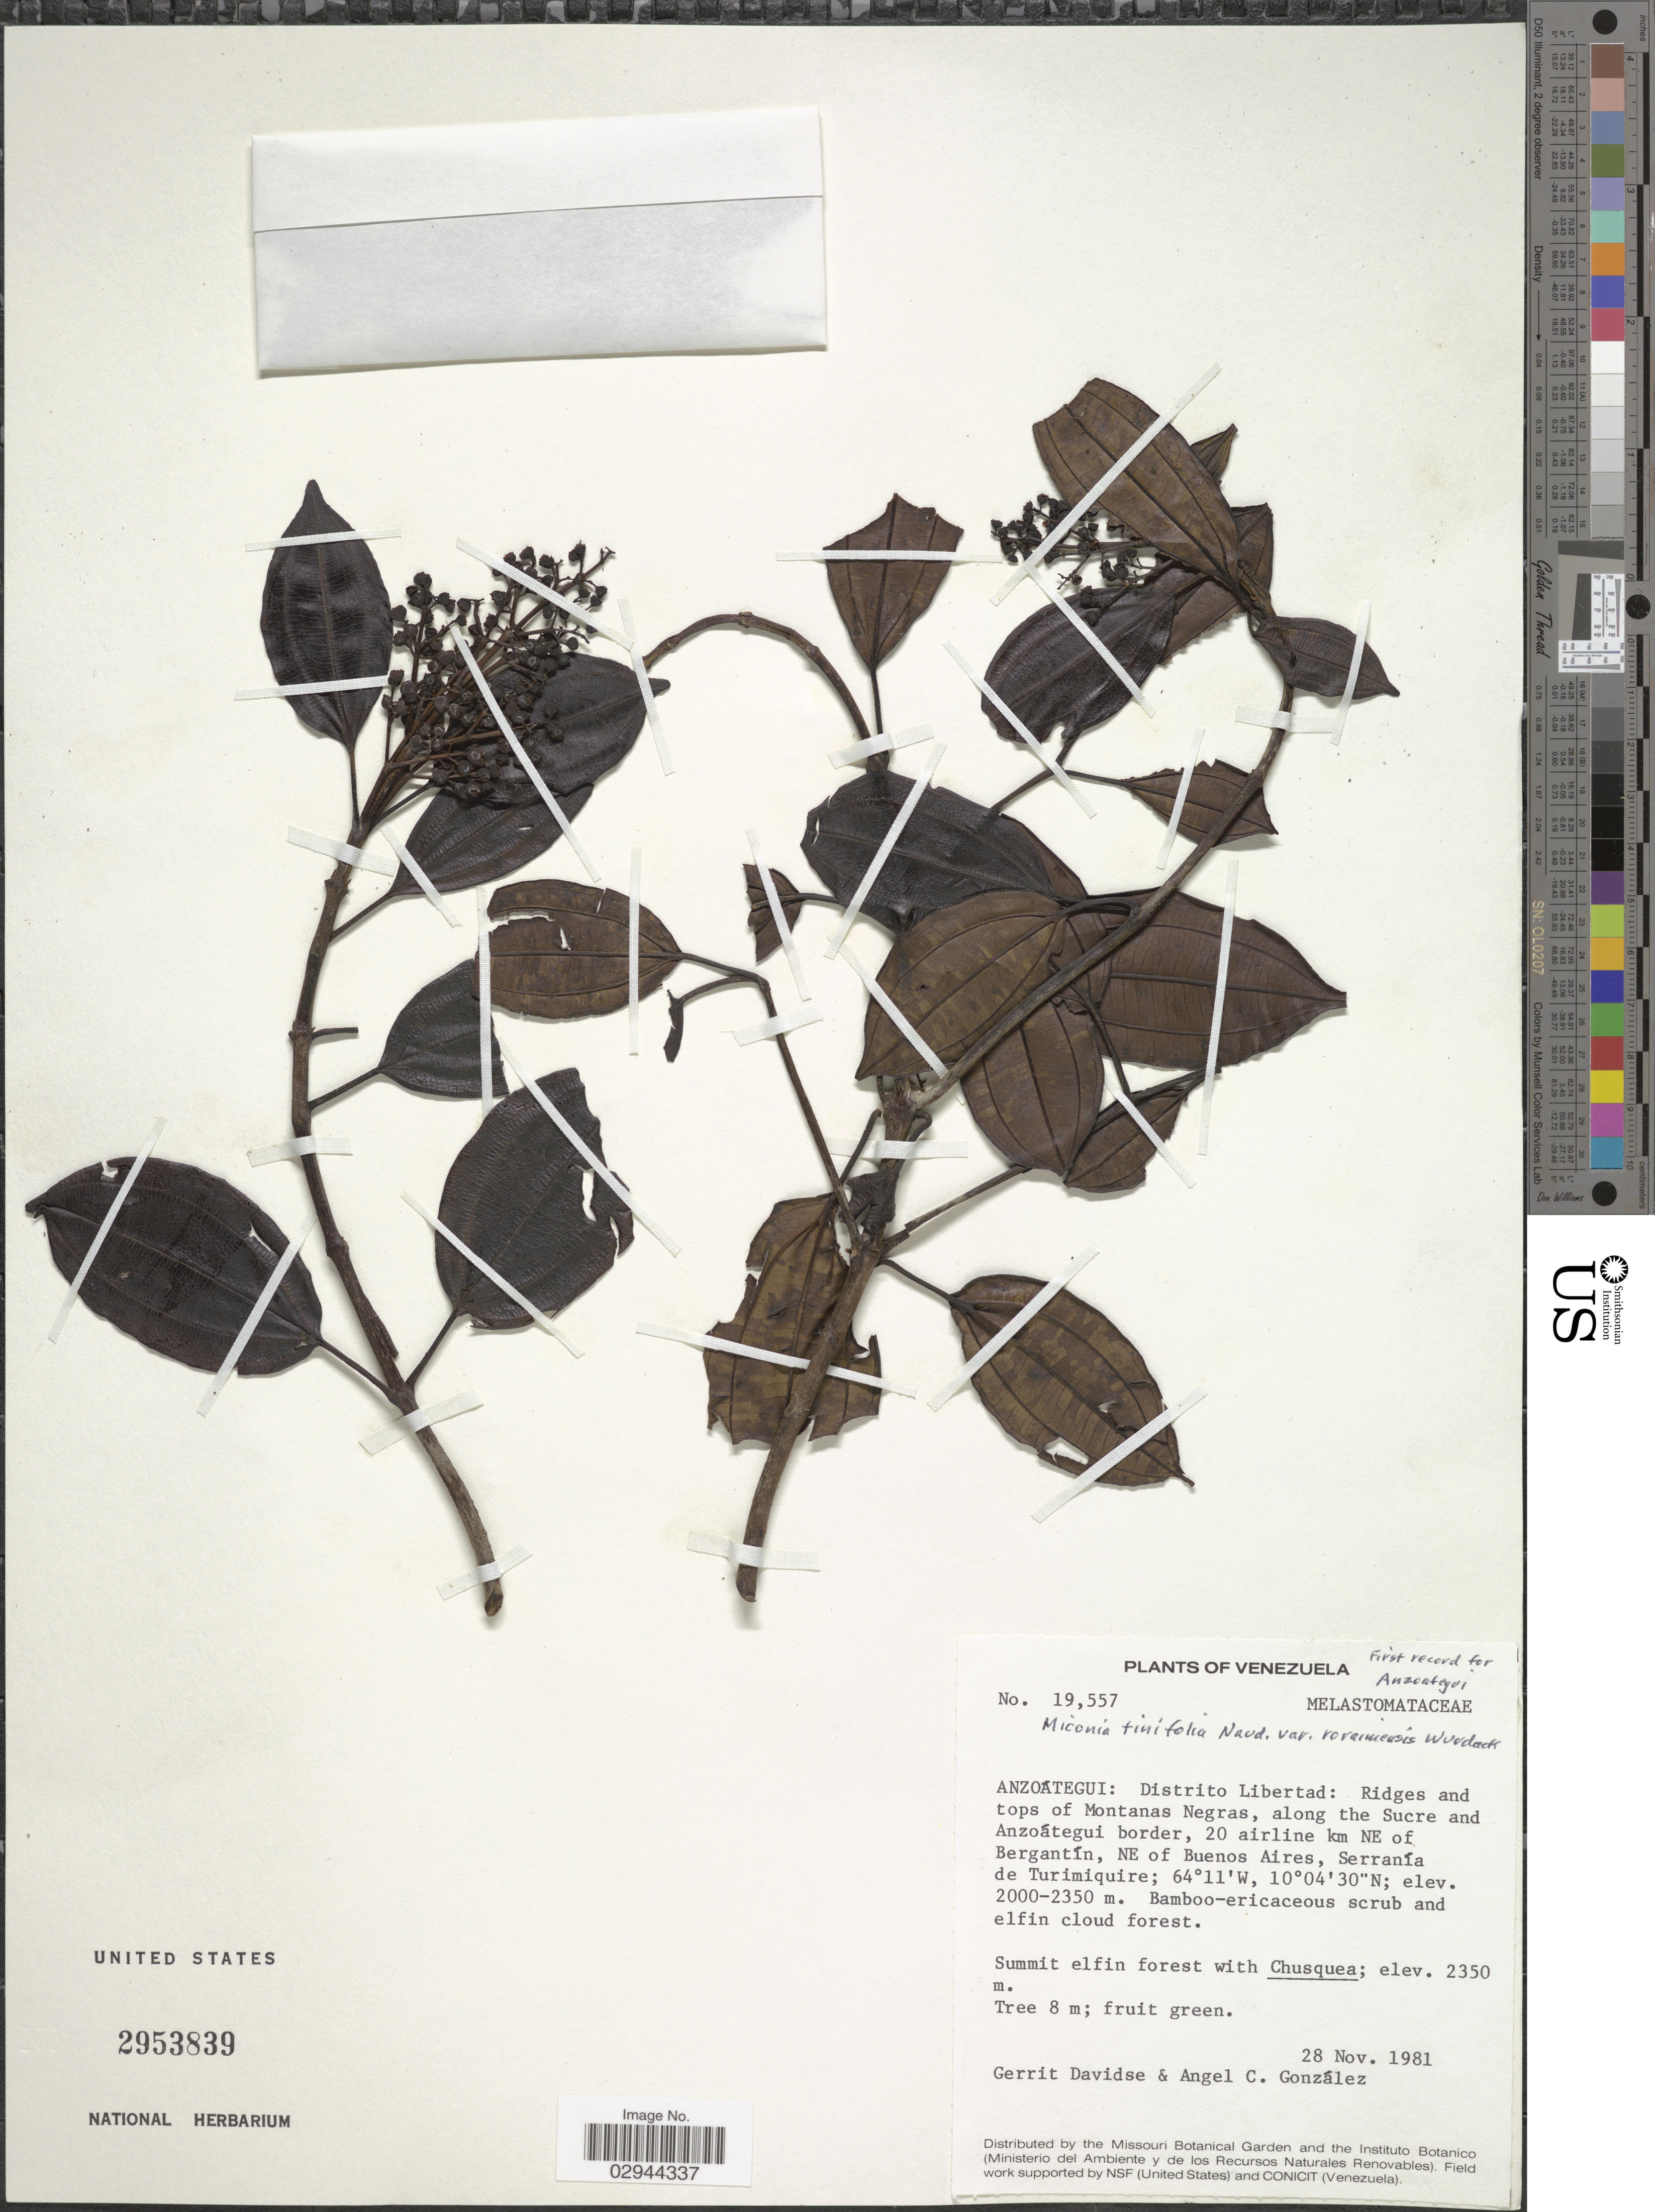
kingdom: Plantae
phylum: Tracheophyta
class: Magnoliopsida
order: Myrtales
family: Melastomataceae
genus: Miconia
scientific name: Miconia tinifolia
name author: Naudin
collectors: G. Davidse & A. C. González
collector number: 19557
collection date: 1981-11-28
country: Venezuela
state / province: Anzoategui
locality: Distrito Libertad: Ridges and tops of Montanas Negras, along the Sucre and Anzoátegui border, 20 airline km NE of Bergantín, NE of Buenos Aires, Serranía de Turimiquire.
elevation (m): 2000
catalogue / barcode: US 2953839